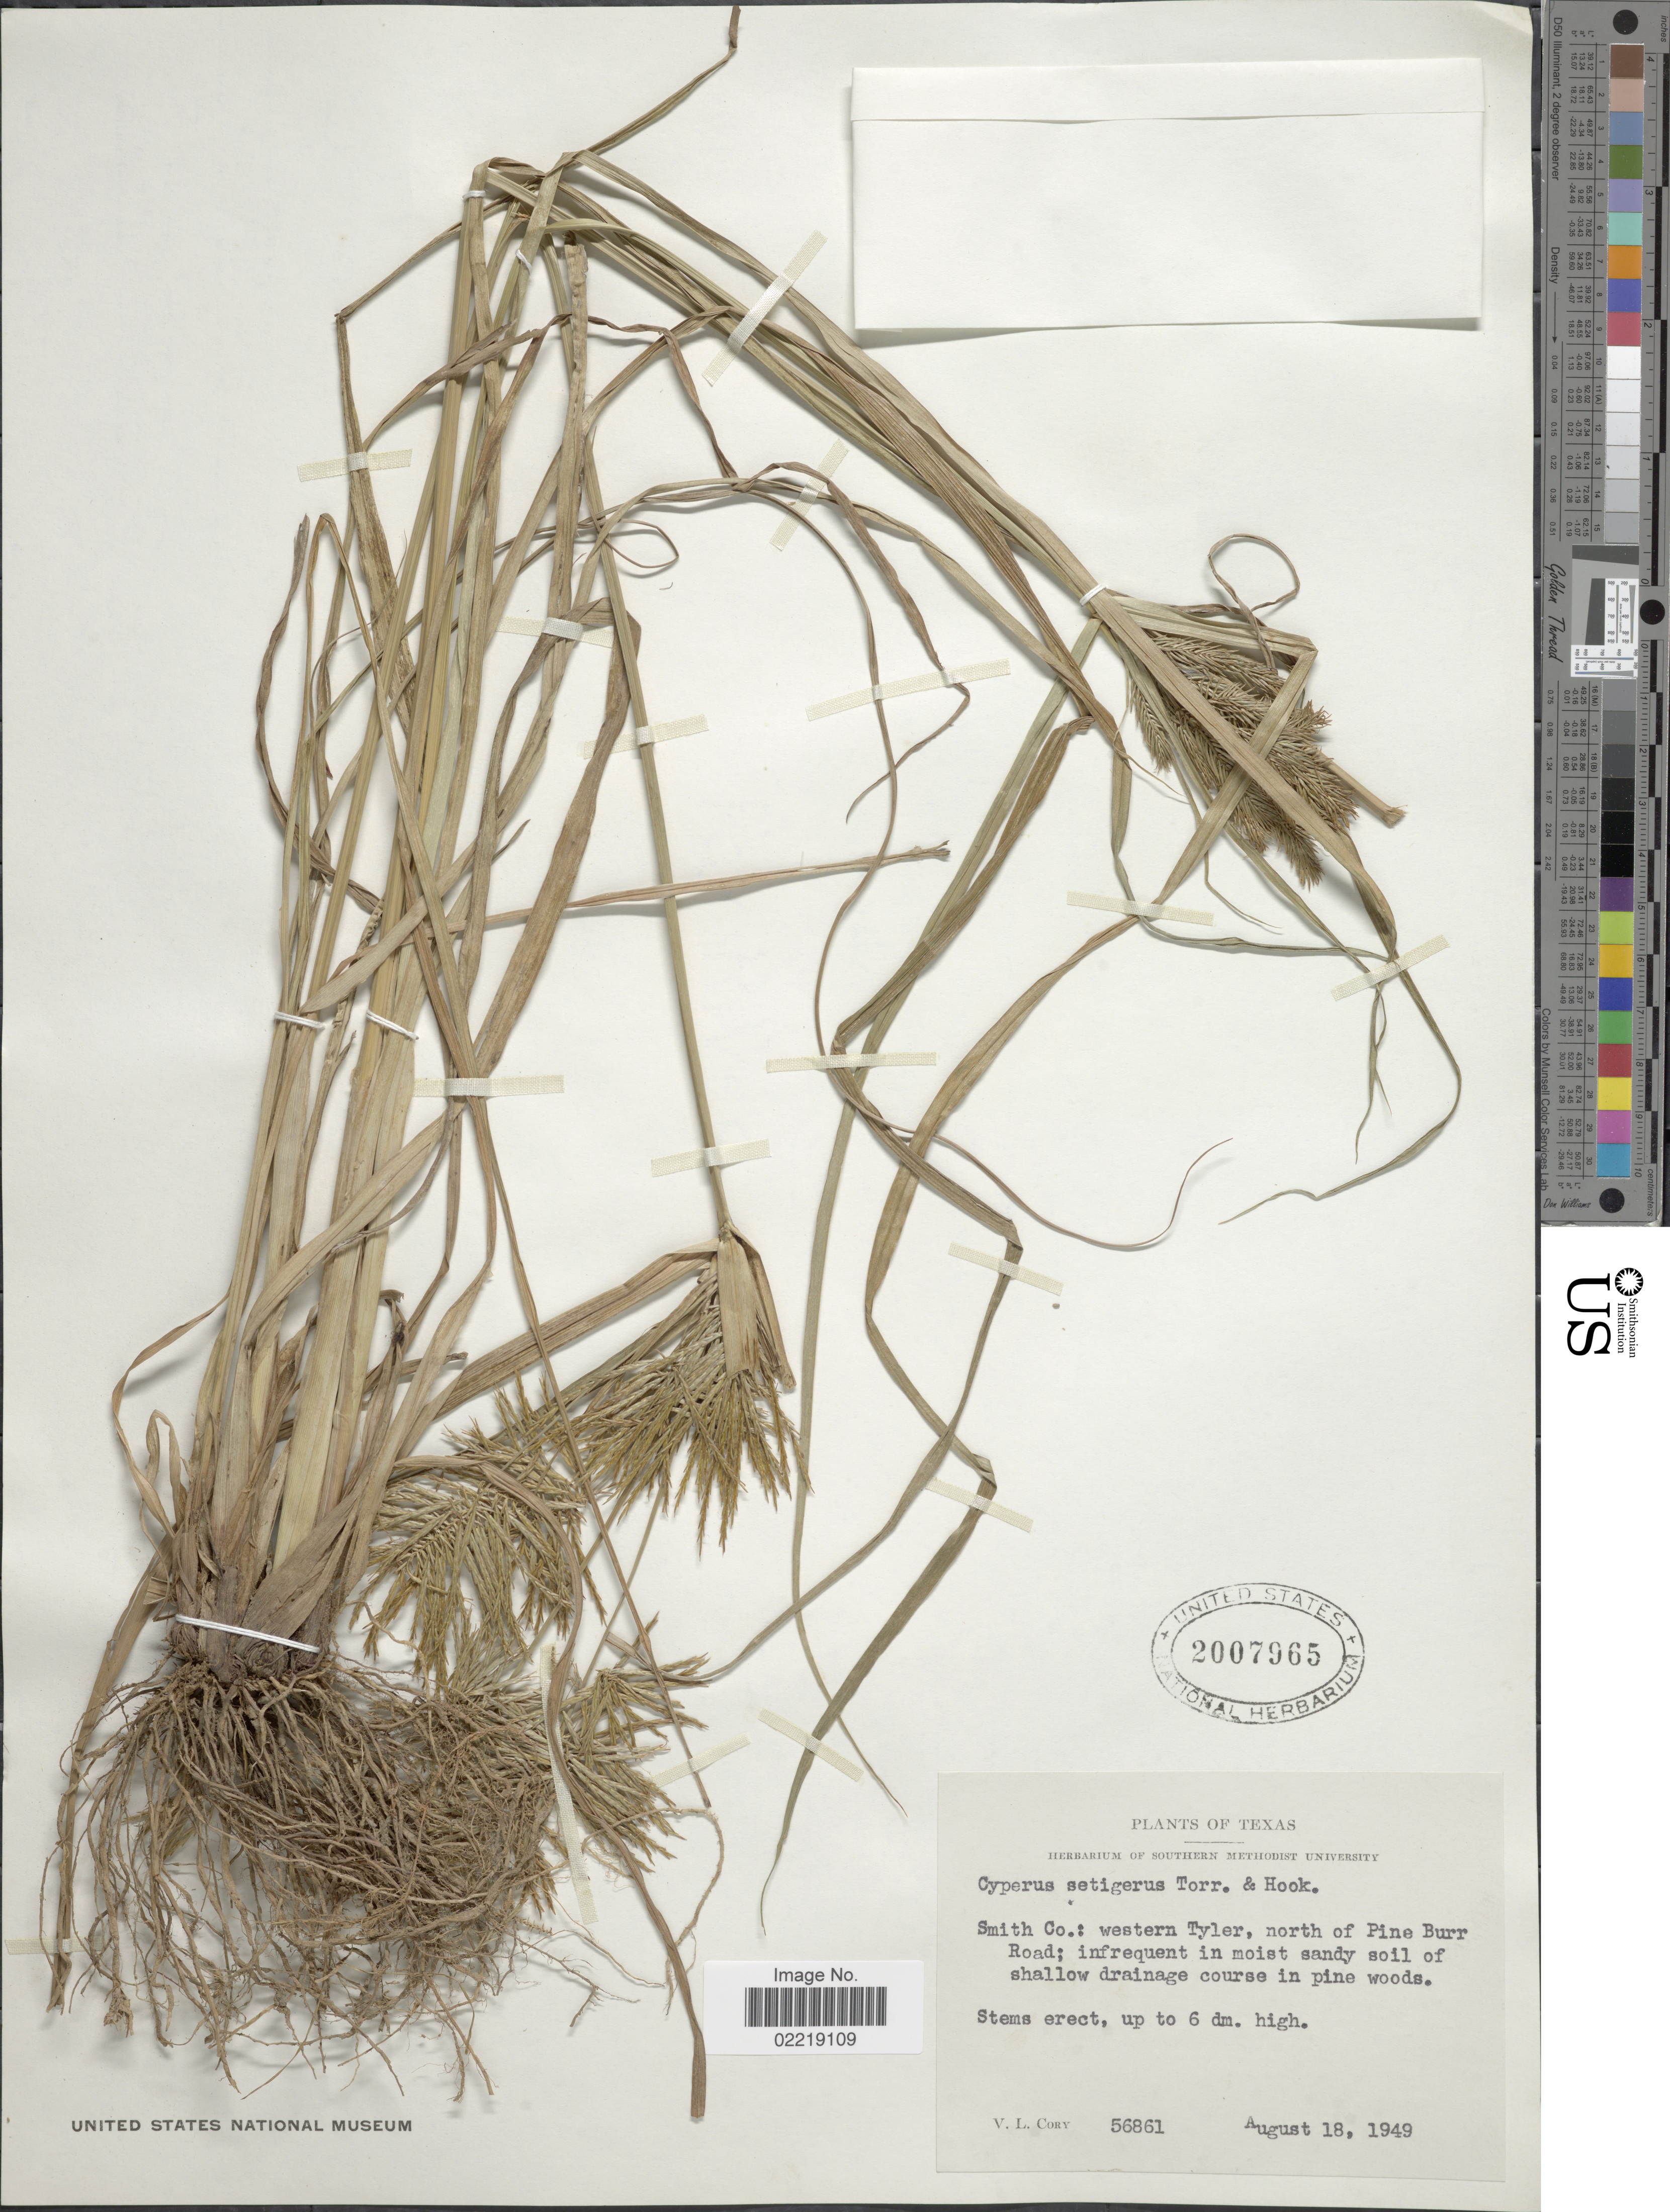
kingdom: Plantae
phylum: Tracheophyta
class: Liliopsida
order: Poales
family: Cyperaceae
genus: Cyperus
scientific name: Cyperus setigerus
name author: Torr. & Hook.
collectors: V. Cory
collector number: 56861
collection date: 1949-08-18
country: United States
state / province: Texas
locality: Smith Co.: western Tyler, north of Pine Burr Road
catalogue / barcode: US 2007965